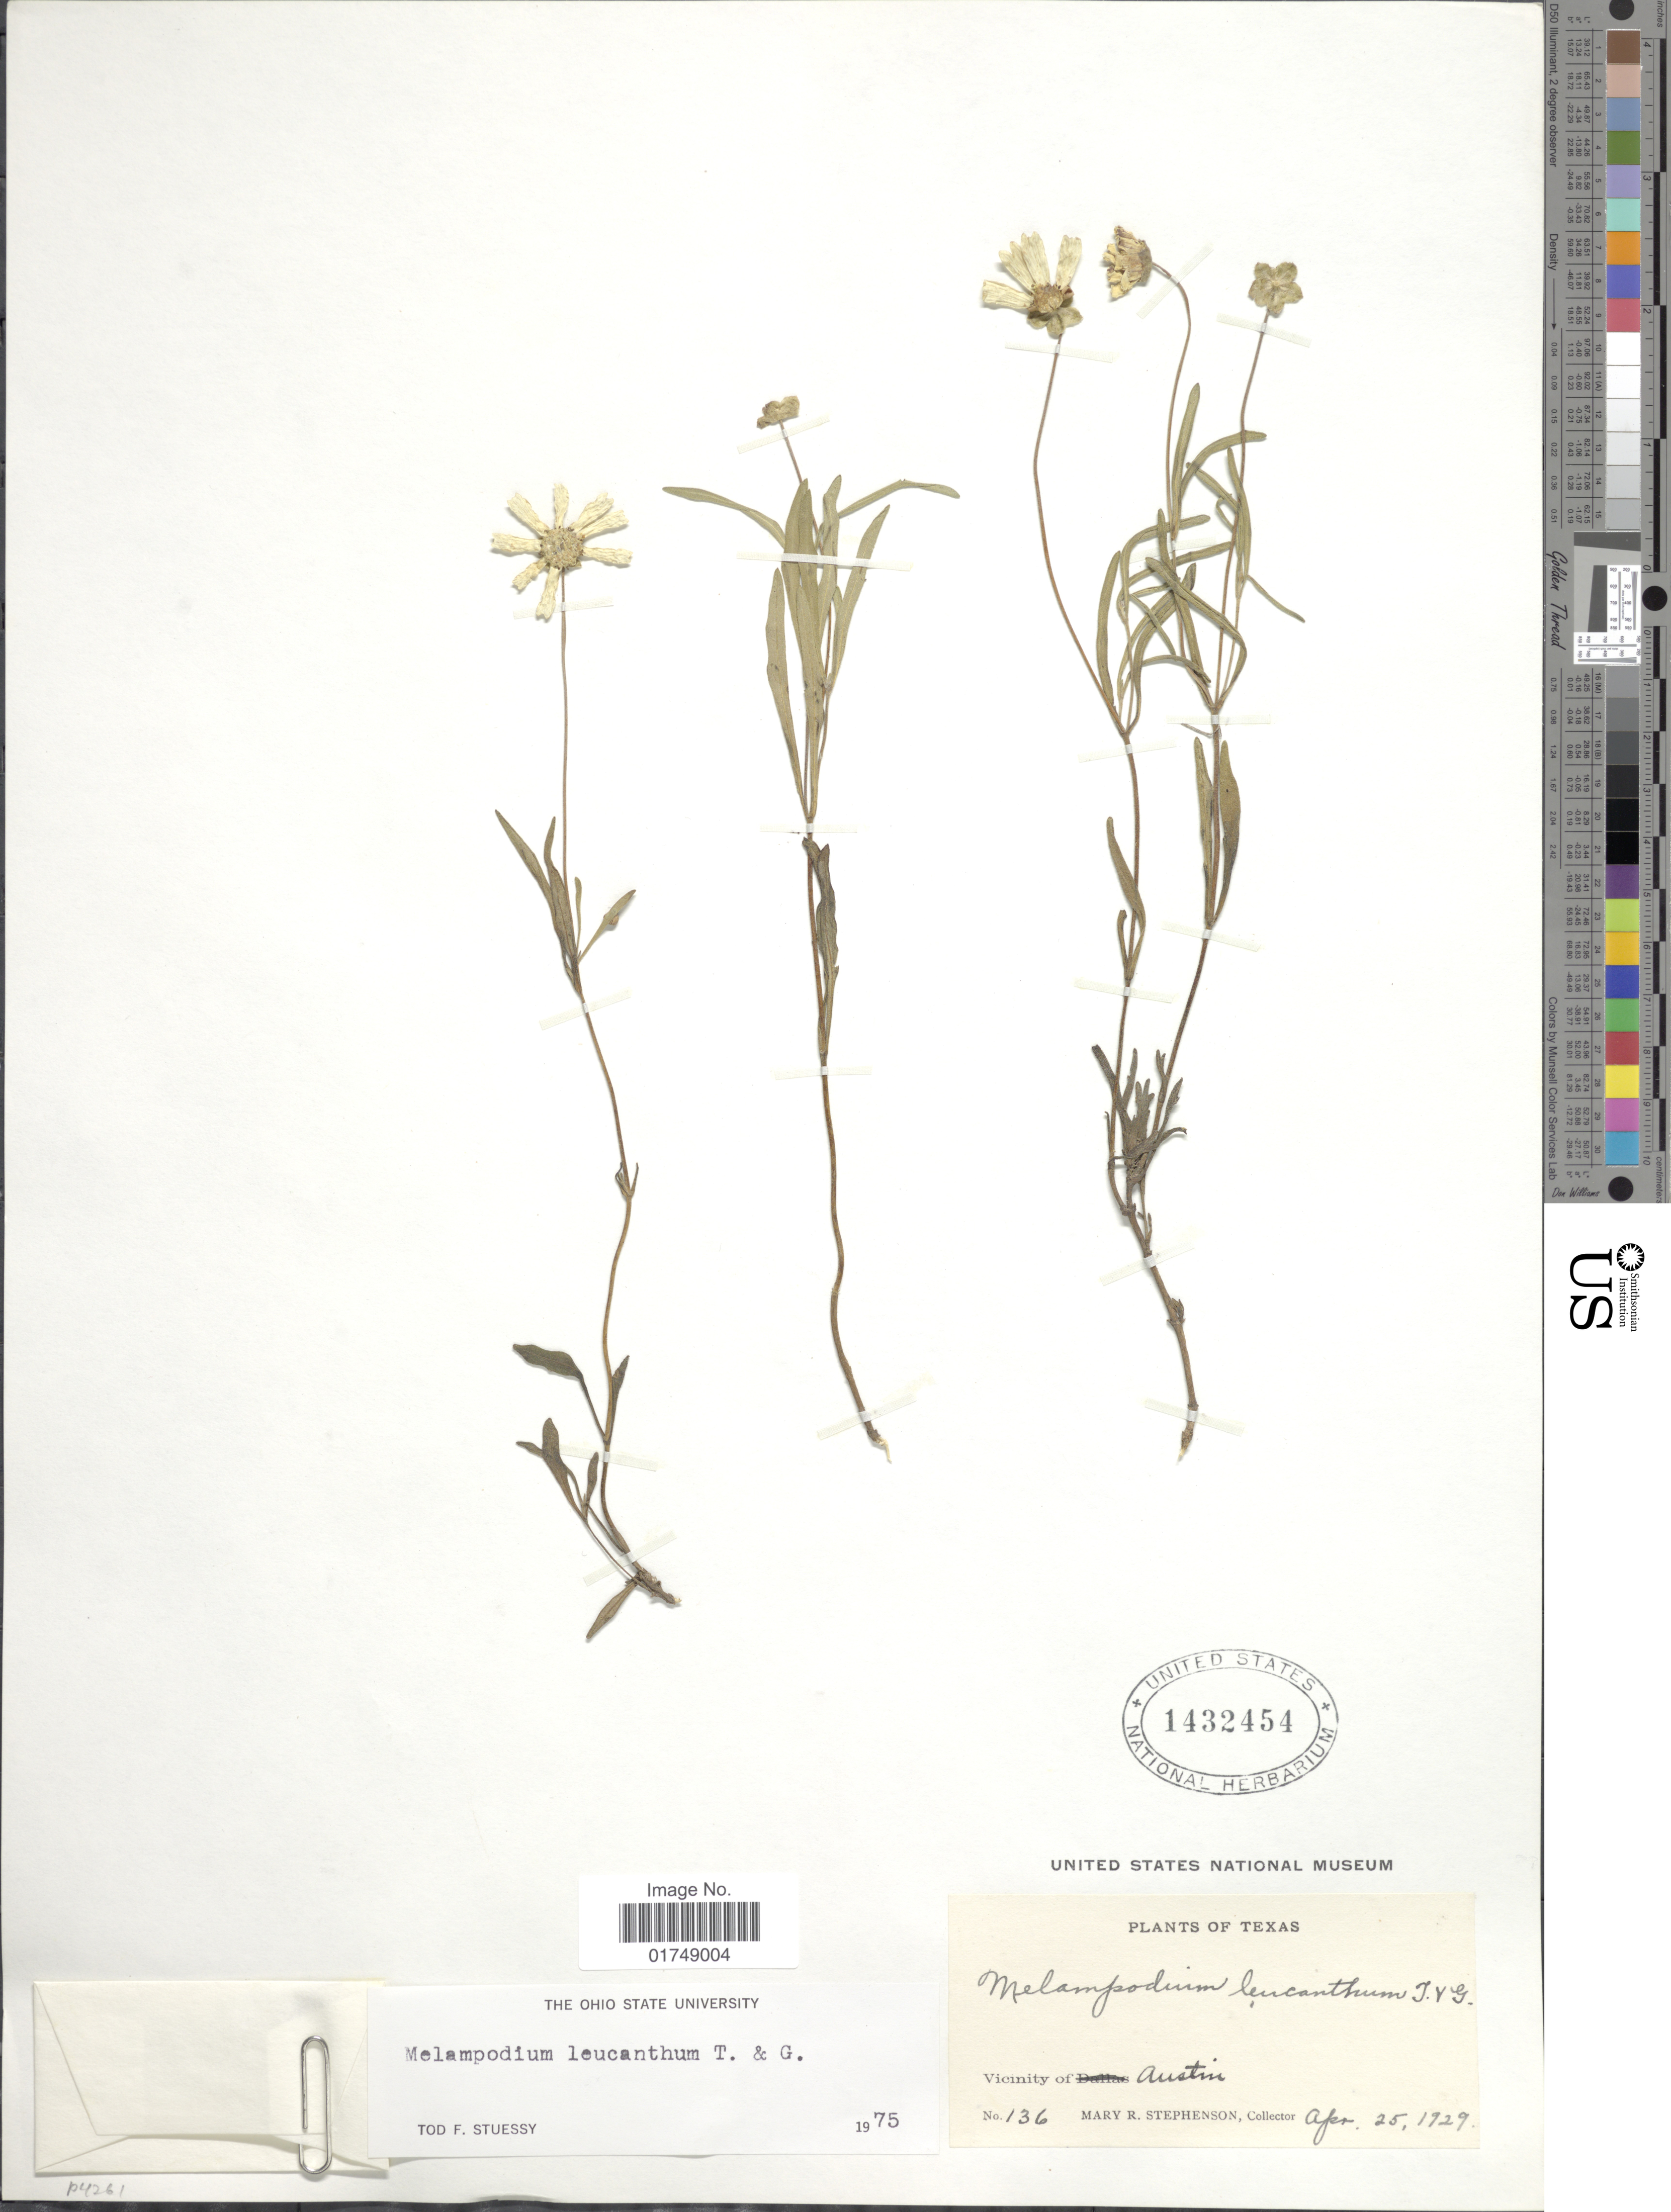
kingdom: Plantae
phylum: Tracheophyta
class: Magnoliopsida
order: Asterales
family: Asteraceae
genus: Melampodium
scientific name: Melampodium leucanthum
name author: Torr. & A. Gray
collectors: M. Stephenson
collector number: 136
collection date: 1929-04-25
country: United States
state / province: Texas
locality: Vicinity of Austin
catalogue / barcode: US 1432454